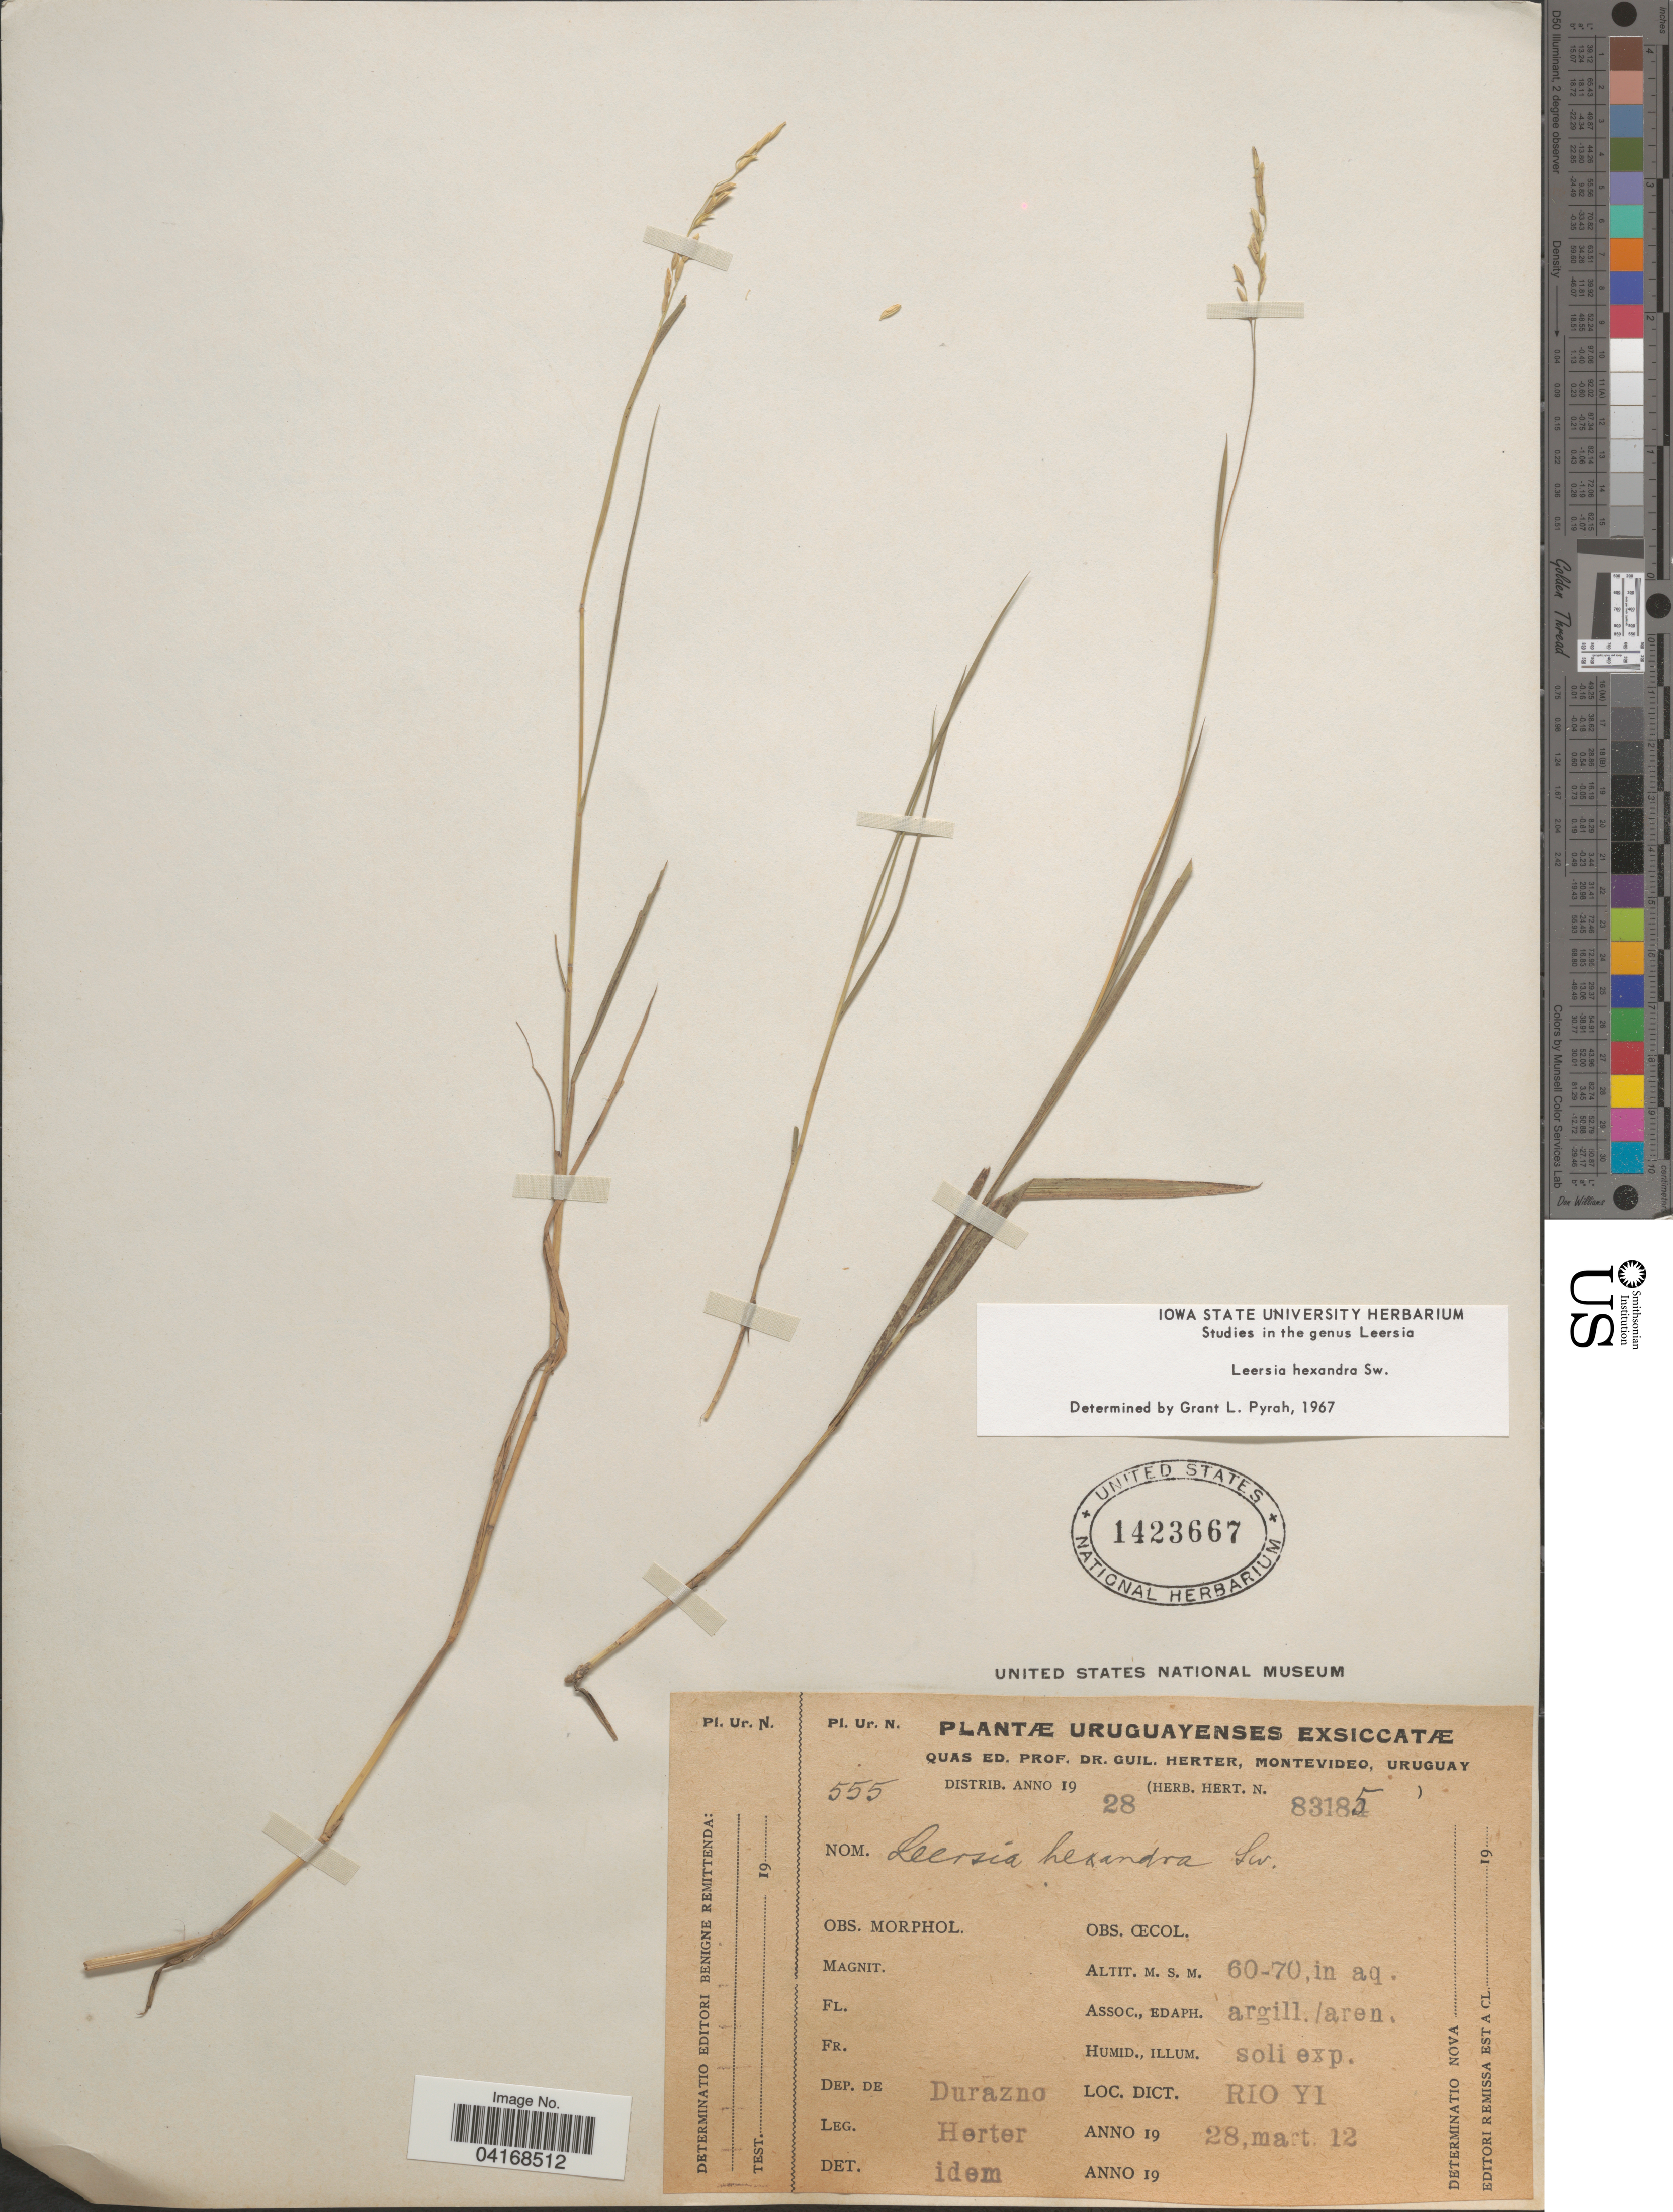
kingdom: Plantae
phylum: Tracheophyta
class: Liliopsida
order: Poales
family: Poaceae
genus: Leersia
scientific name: Leersia hexandra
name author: Sw.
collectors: Herter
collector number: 555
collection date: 1928-03-12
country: Uruguay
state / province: Durazno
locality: Dep. de Durazno. Dict. Rio Yi.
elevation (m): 60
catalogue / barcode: US 1423667